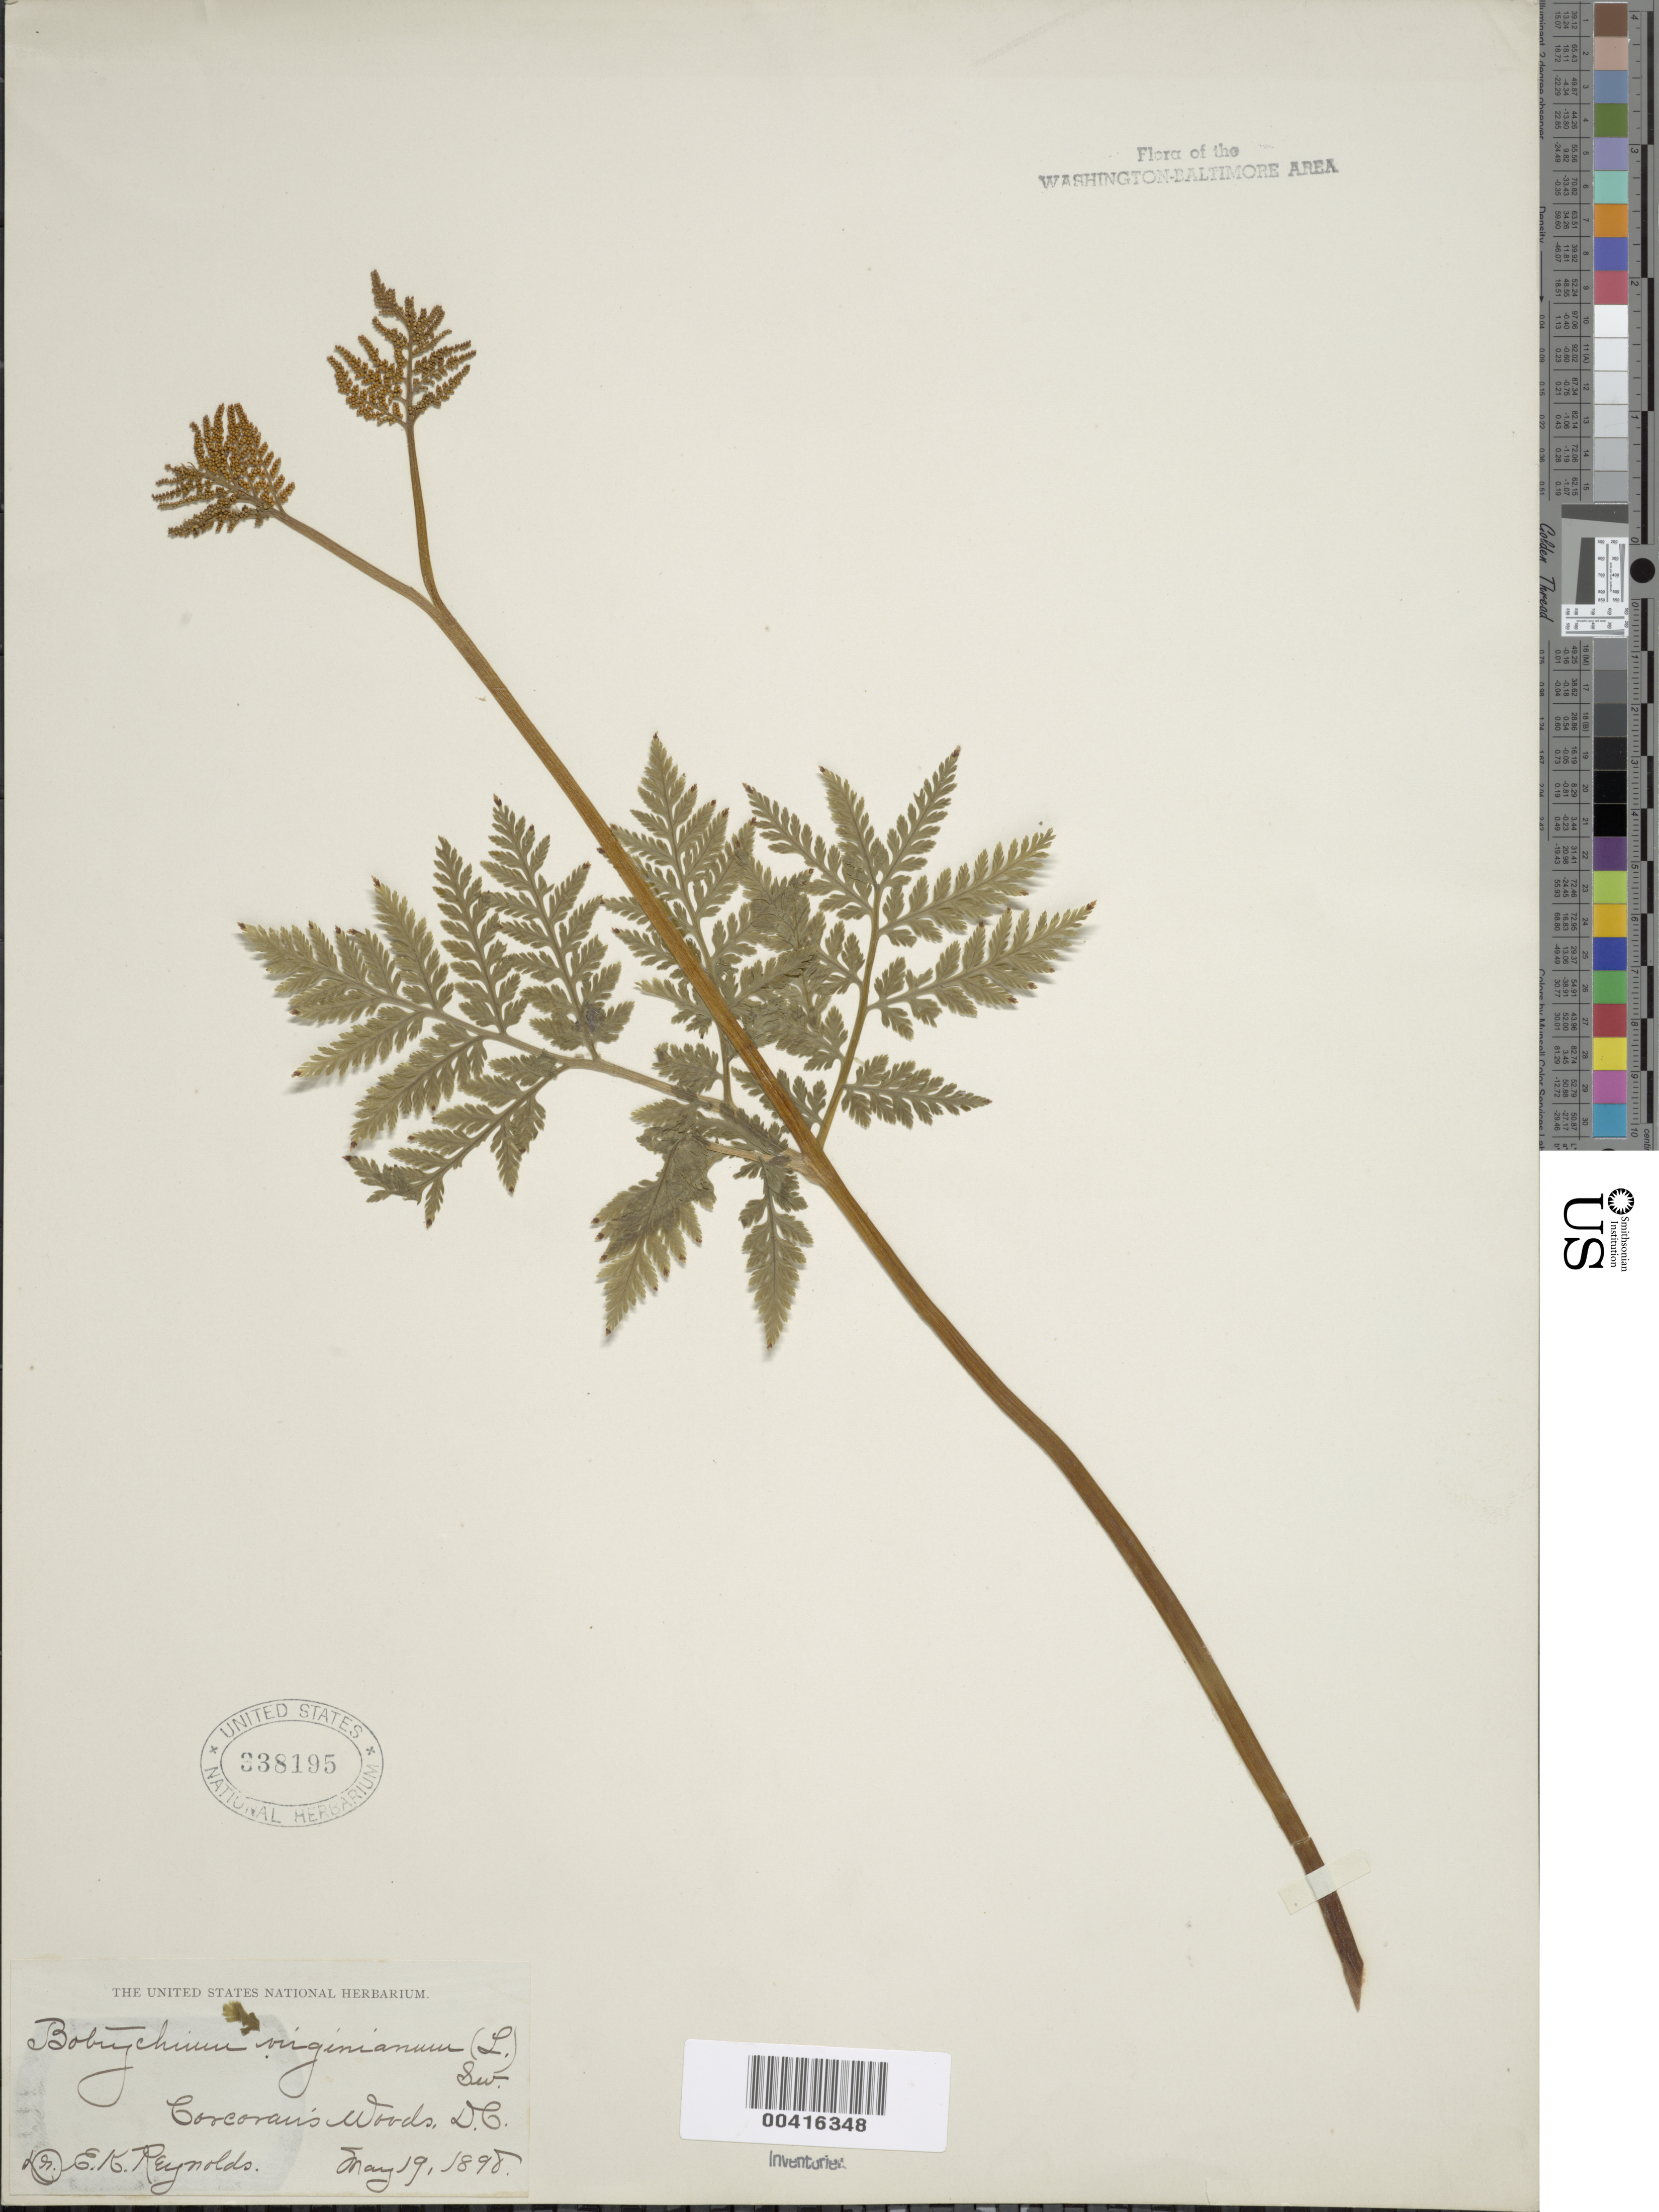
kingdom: Plantae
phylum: Tracheophyta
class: Polypodiopsida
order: Ophioglossales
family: Ophioglossaceae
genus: Botrychium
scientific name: Botrychium virginianum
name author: (L.) Sw.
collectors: E. Reynolds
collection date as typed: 19 May 1898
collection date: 1898-05-19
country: United States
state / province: District of Columbia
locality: Corcorans Woods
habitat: Woods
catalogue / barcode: US 338195